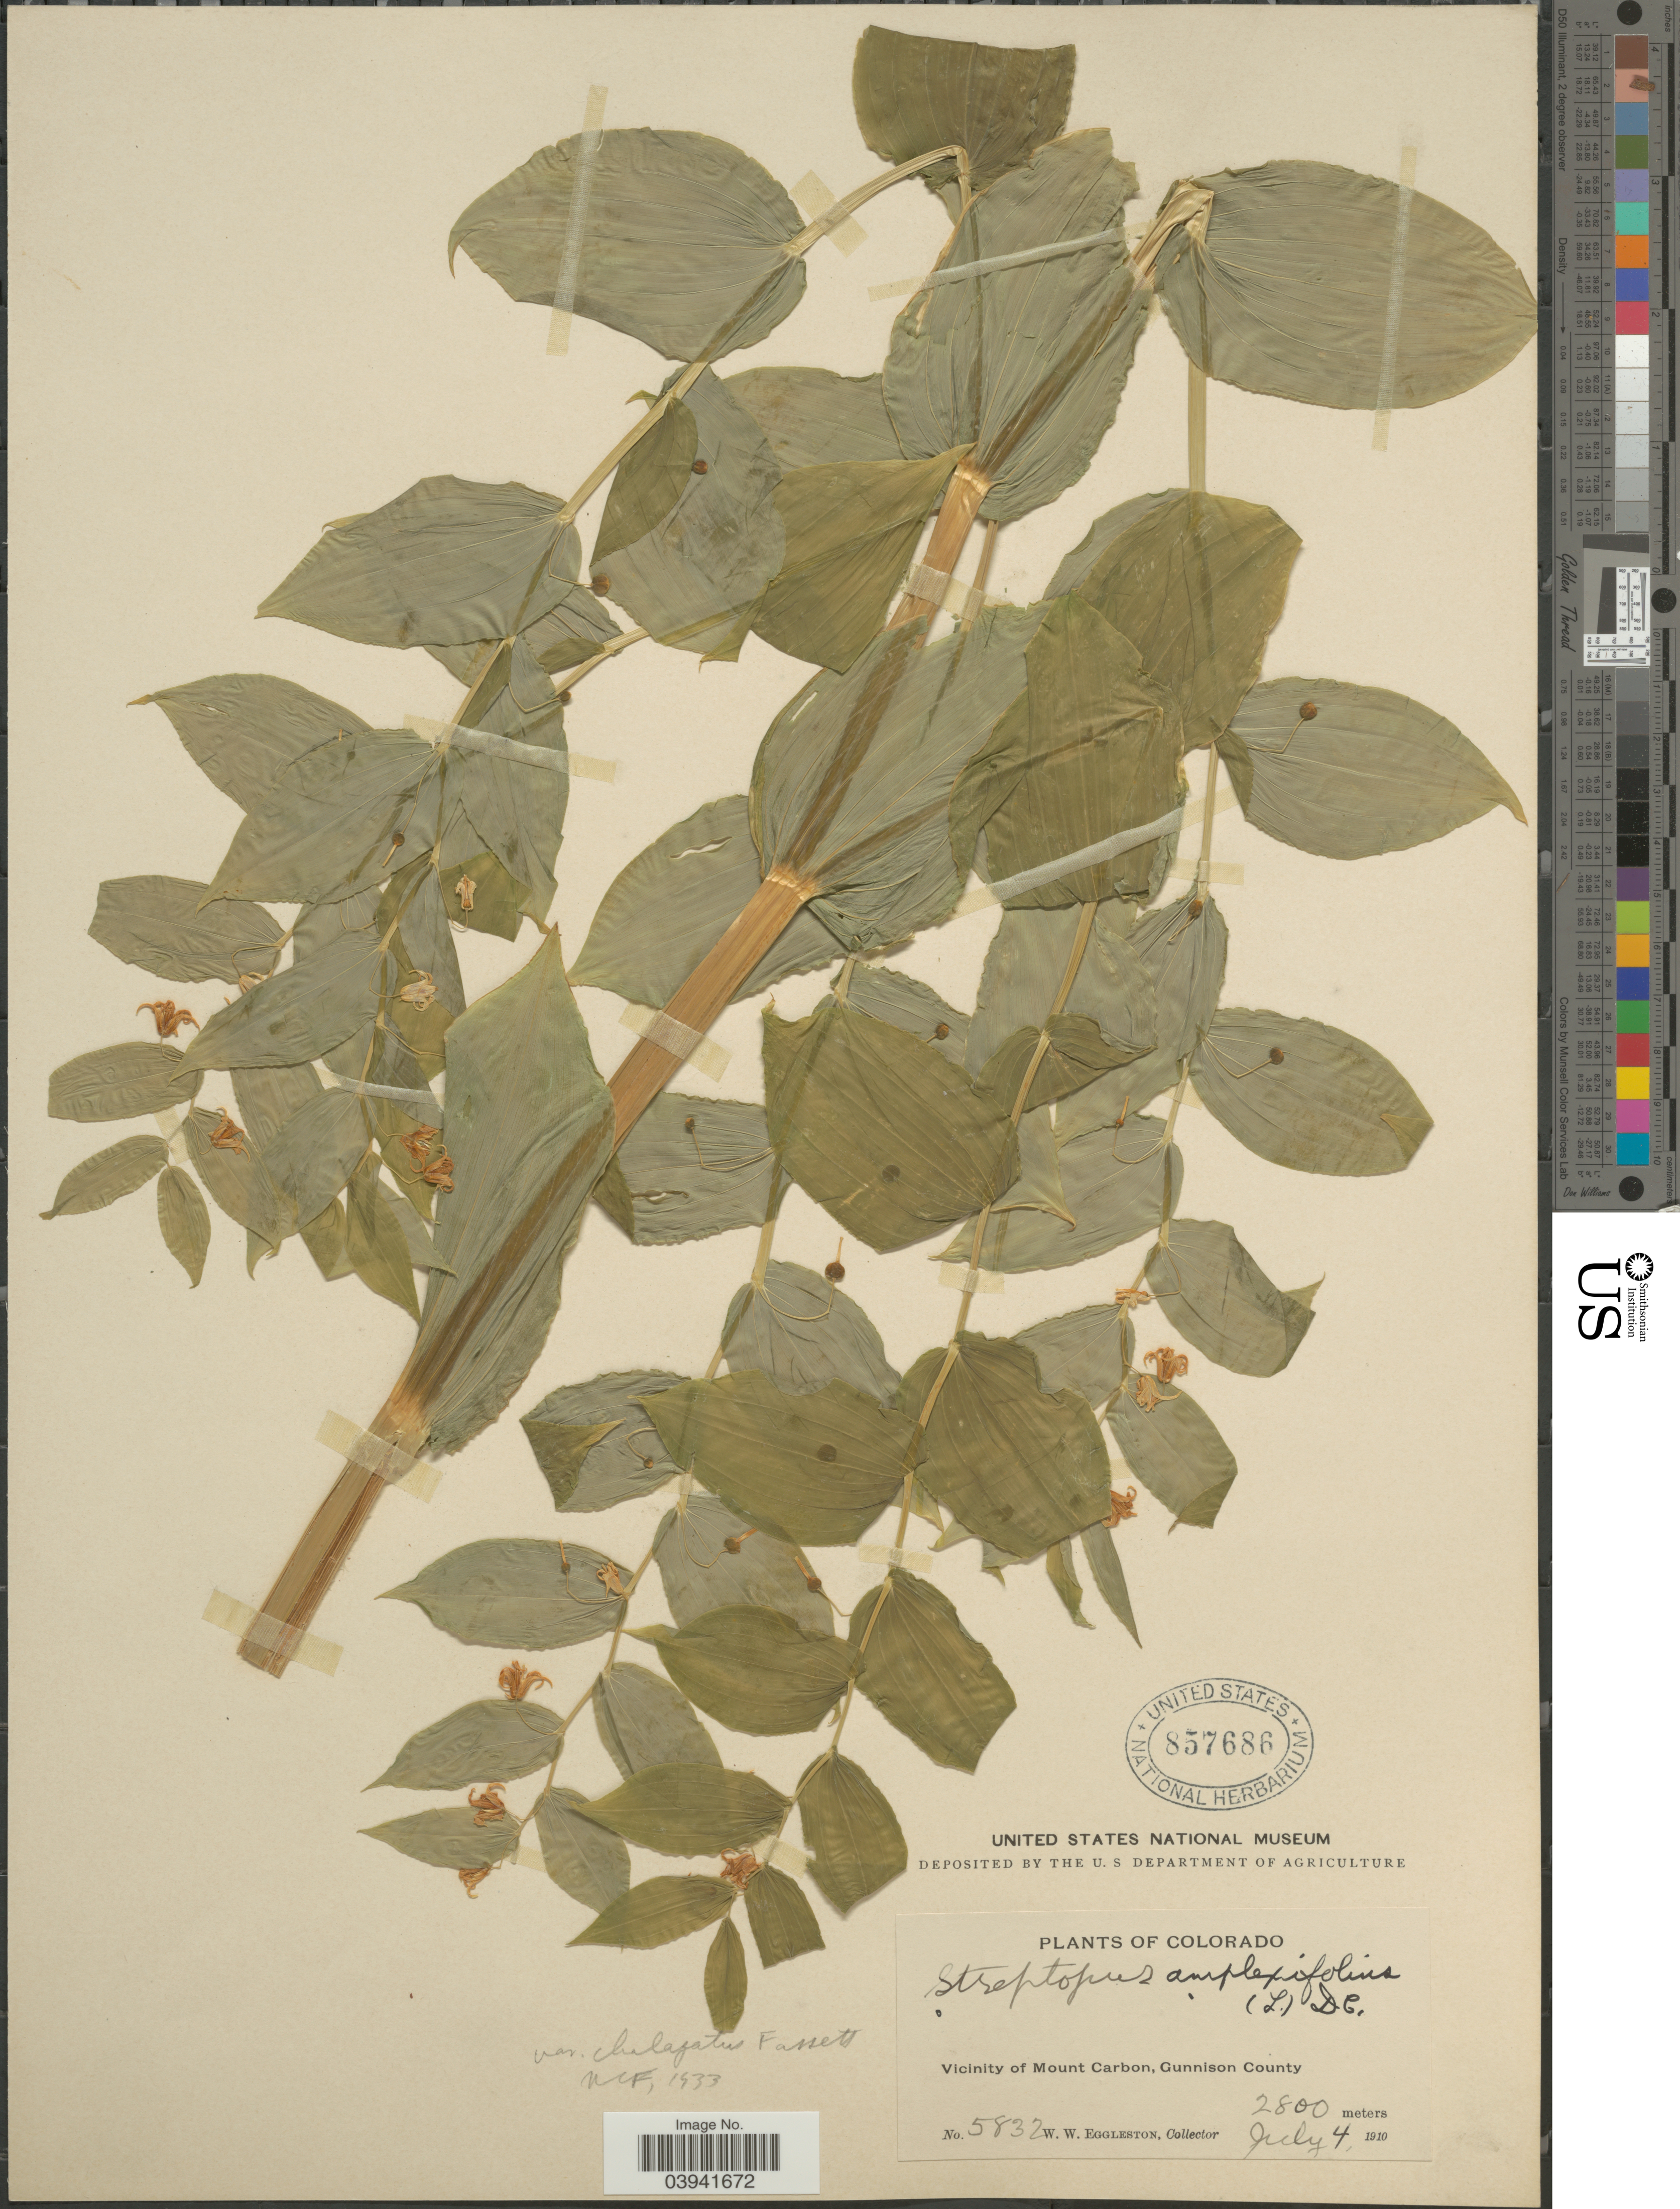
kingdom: Plantae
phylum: Tracheophyta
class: Liliopsida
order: Liliales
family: Liliaceae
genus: Streptopus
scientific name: Streptopus amplexifolius var. chalazatus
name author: Fassett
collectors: W. W. Eggleston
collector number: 5832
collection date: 1910-07-04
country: United States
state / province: Colorado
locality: Vicinity of Mount Carbon, Gunnison County.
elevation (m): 2800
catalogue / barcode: US 857686